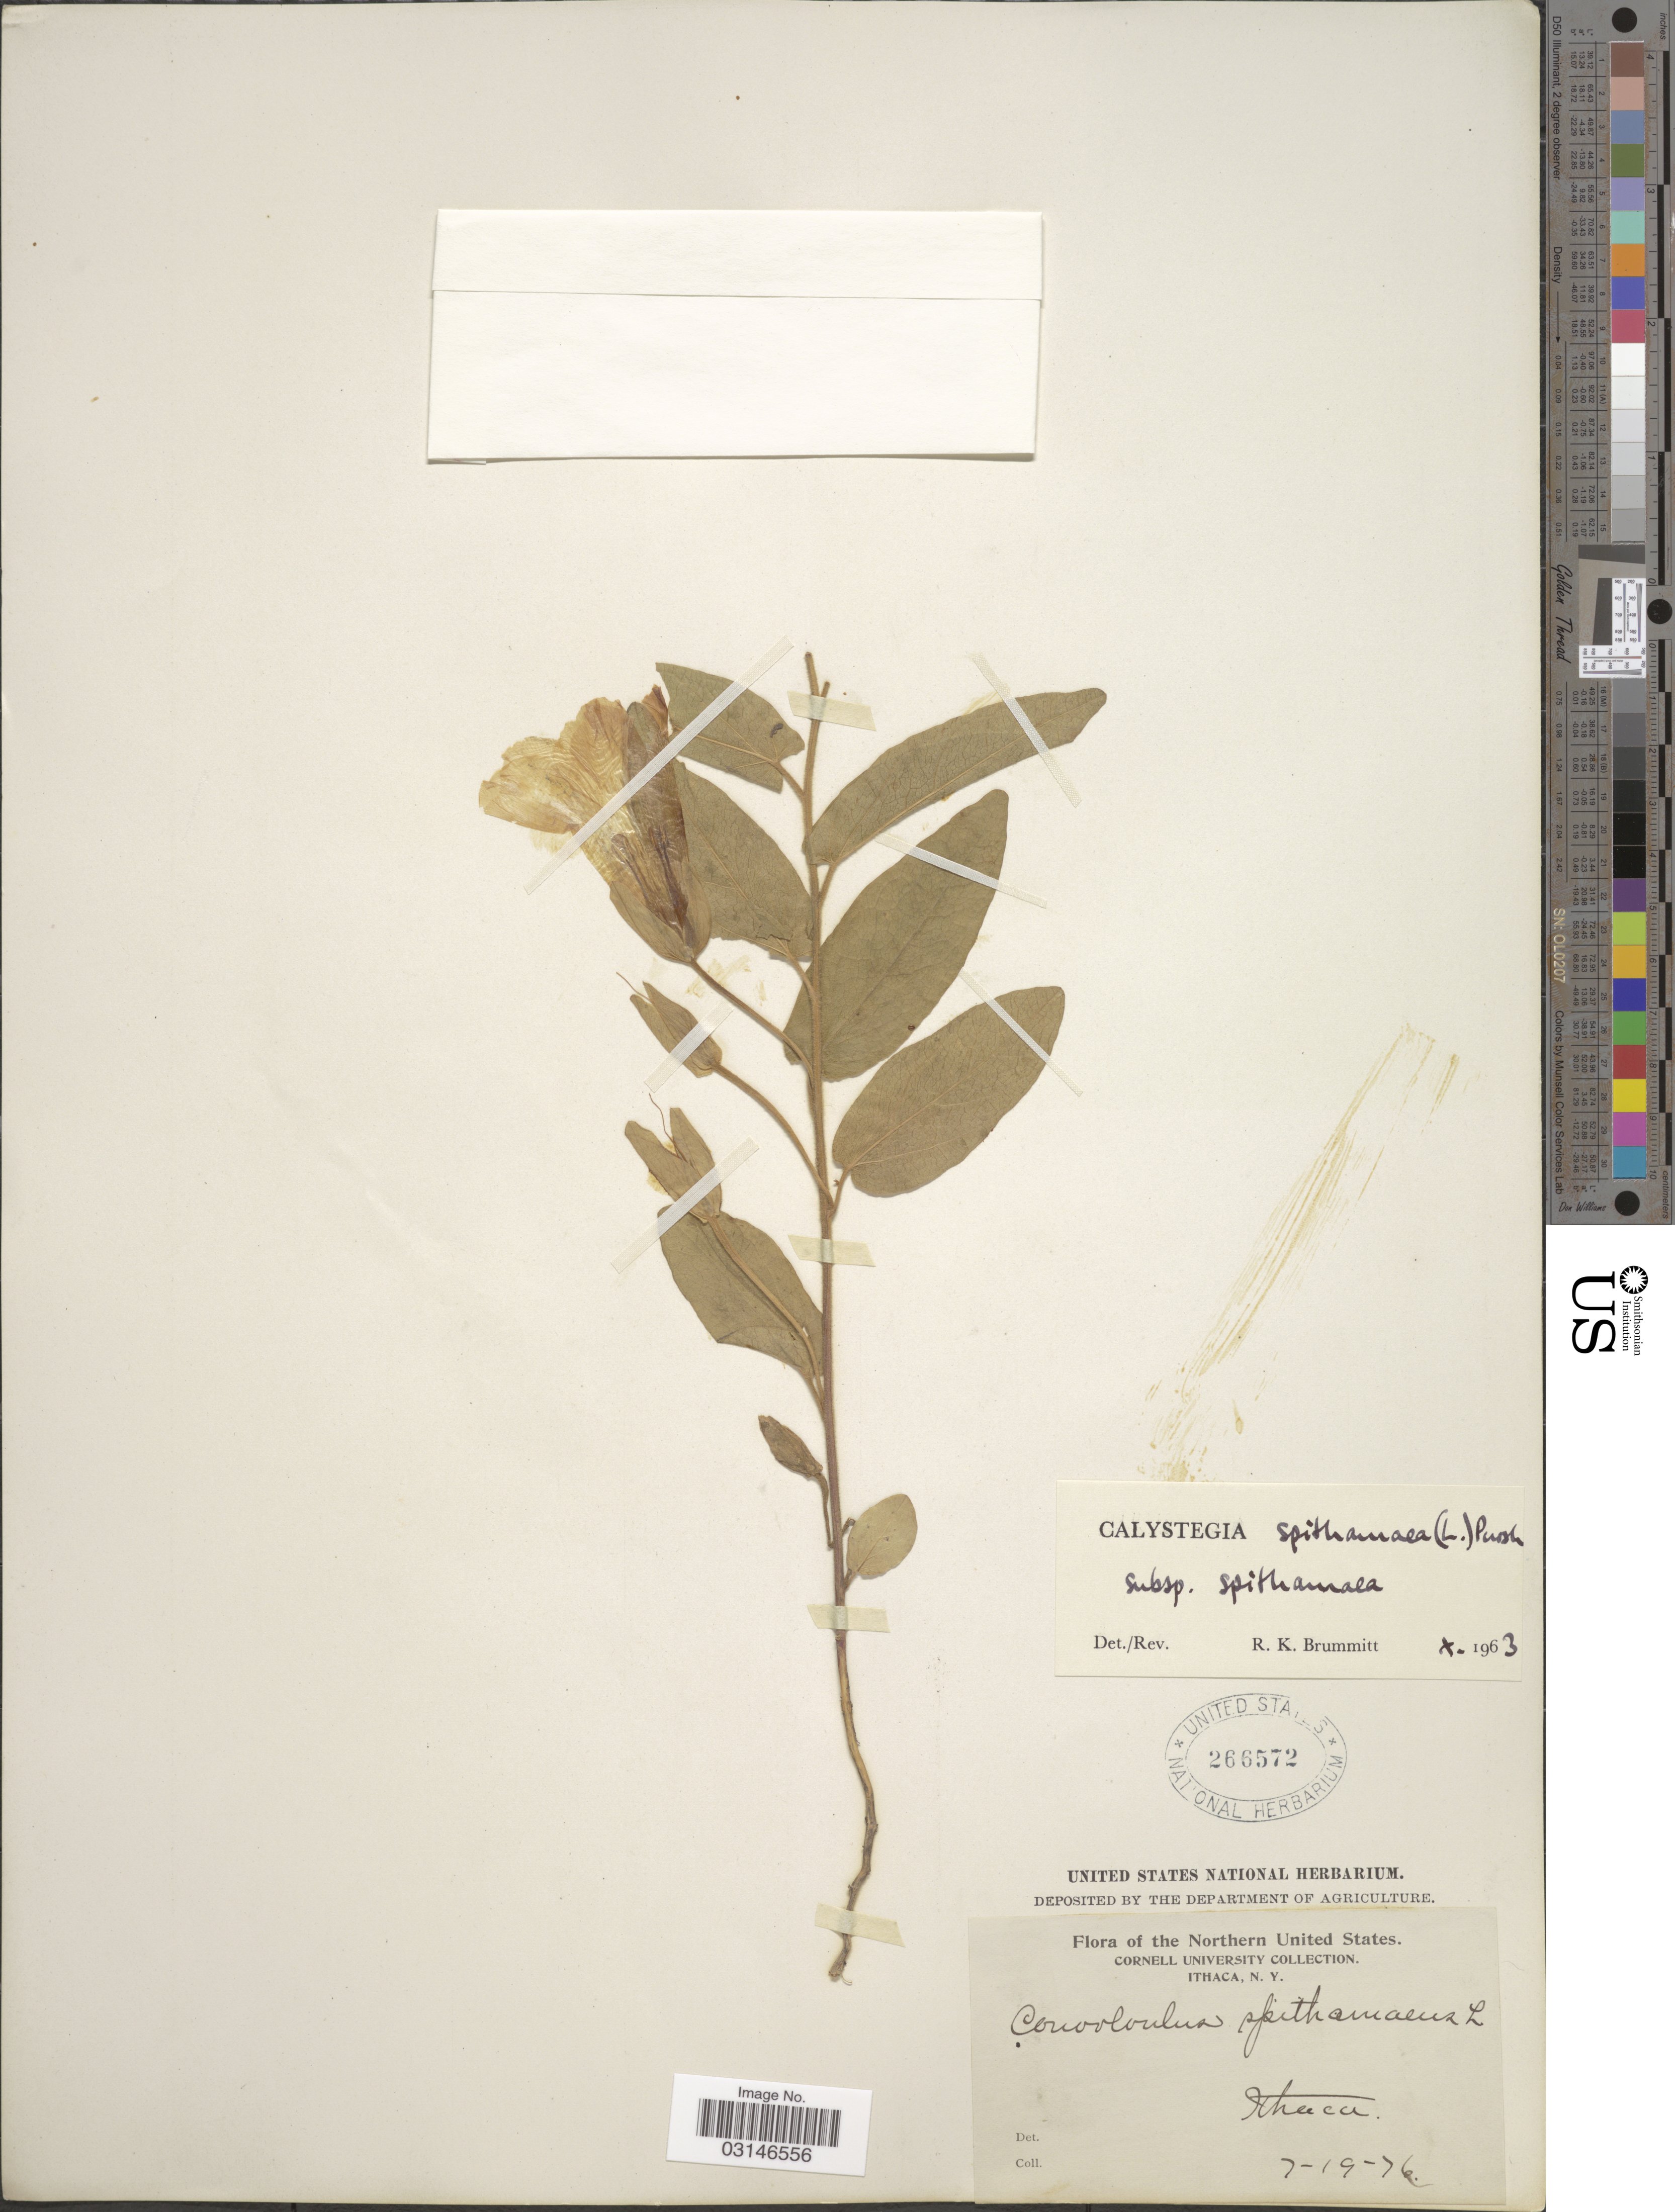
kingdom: Plantae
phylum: Tracheophyta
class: Magnoliopsida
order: Solanales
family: Convolvulaceae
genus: Calystegia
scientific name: Calystegia spithamaea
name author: (L.) Pursh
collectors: Cornell University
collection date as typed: Transcribed d/m/y: 19/7/76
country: United States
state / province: New York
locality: Ithaca. Northern United States.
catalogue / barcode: US 266572